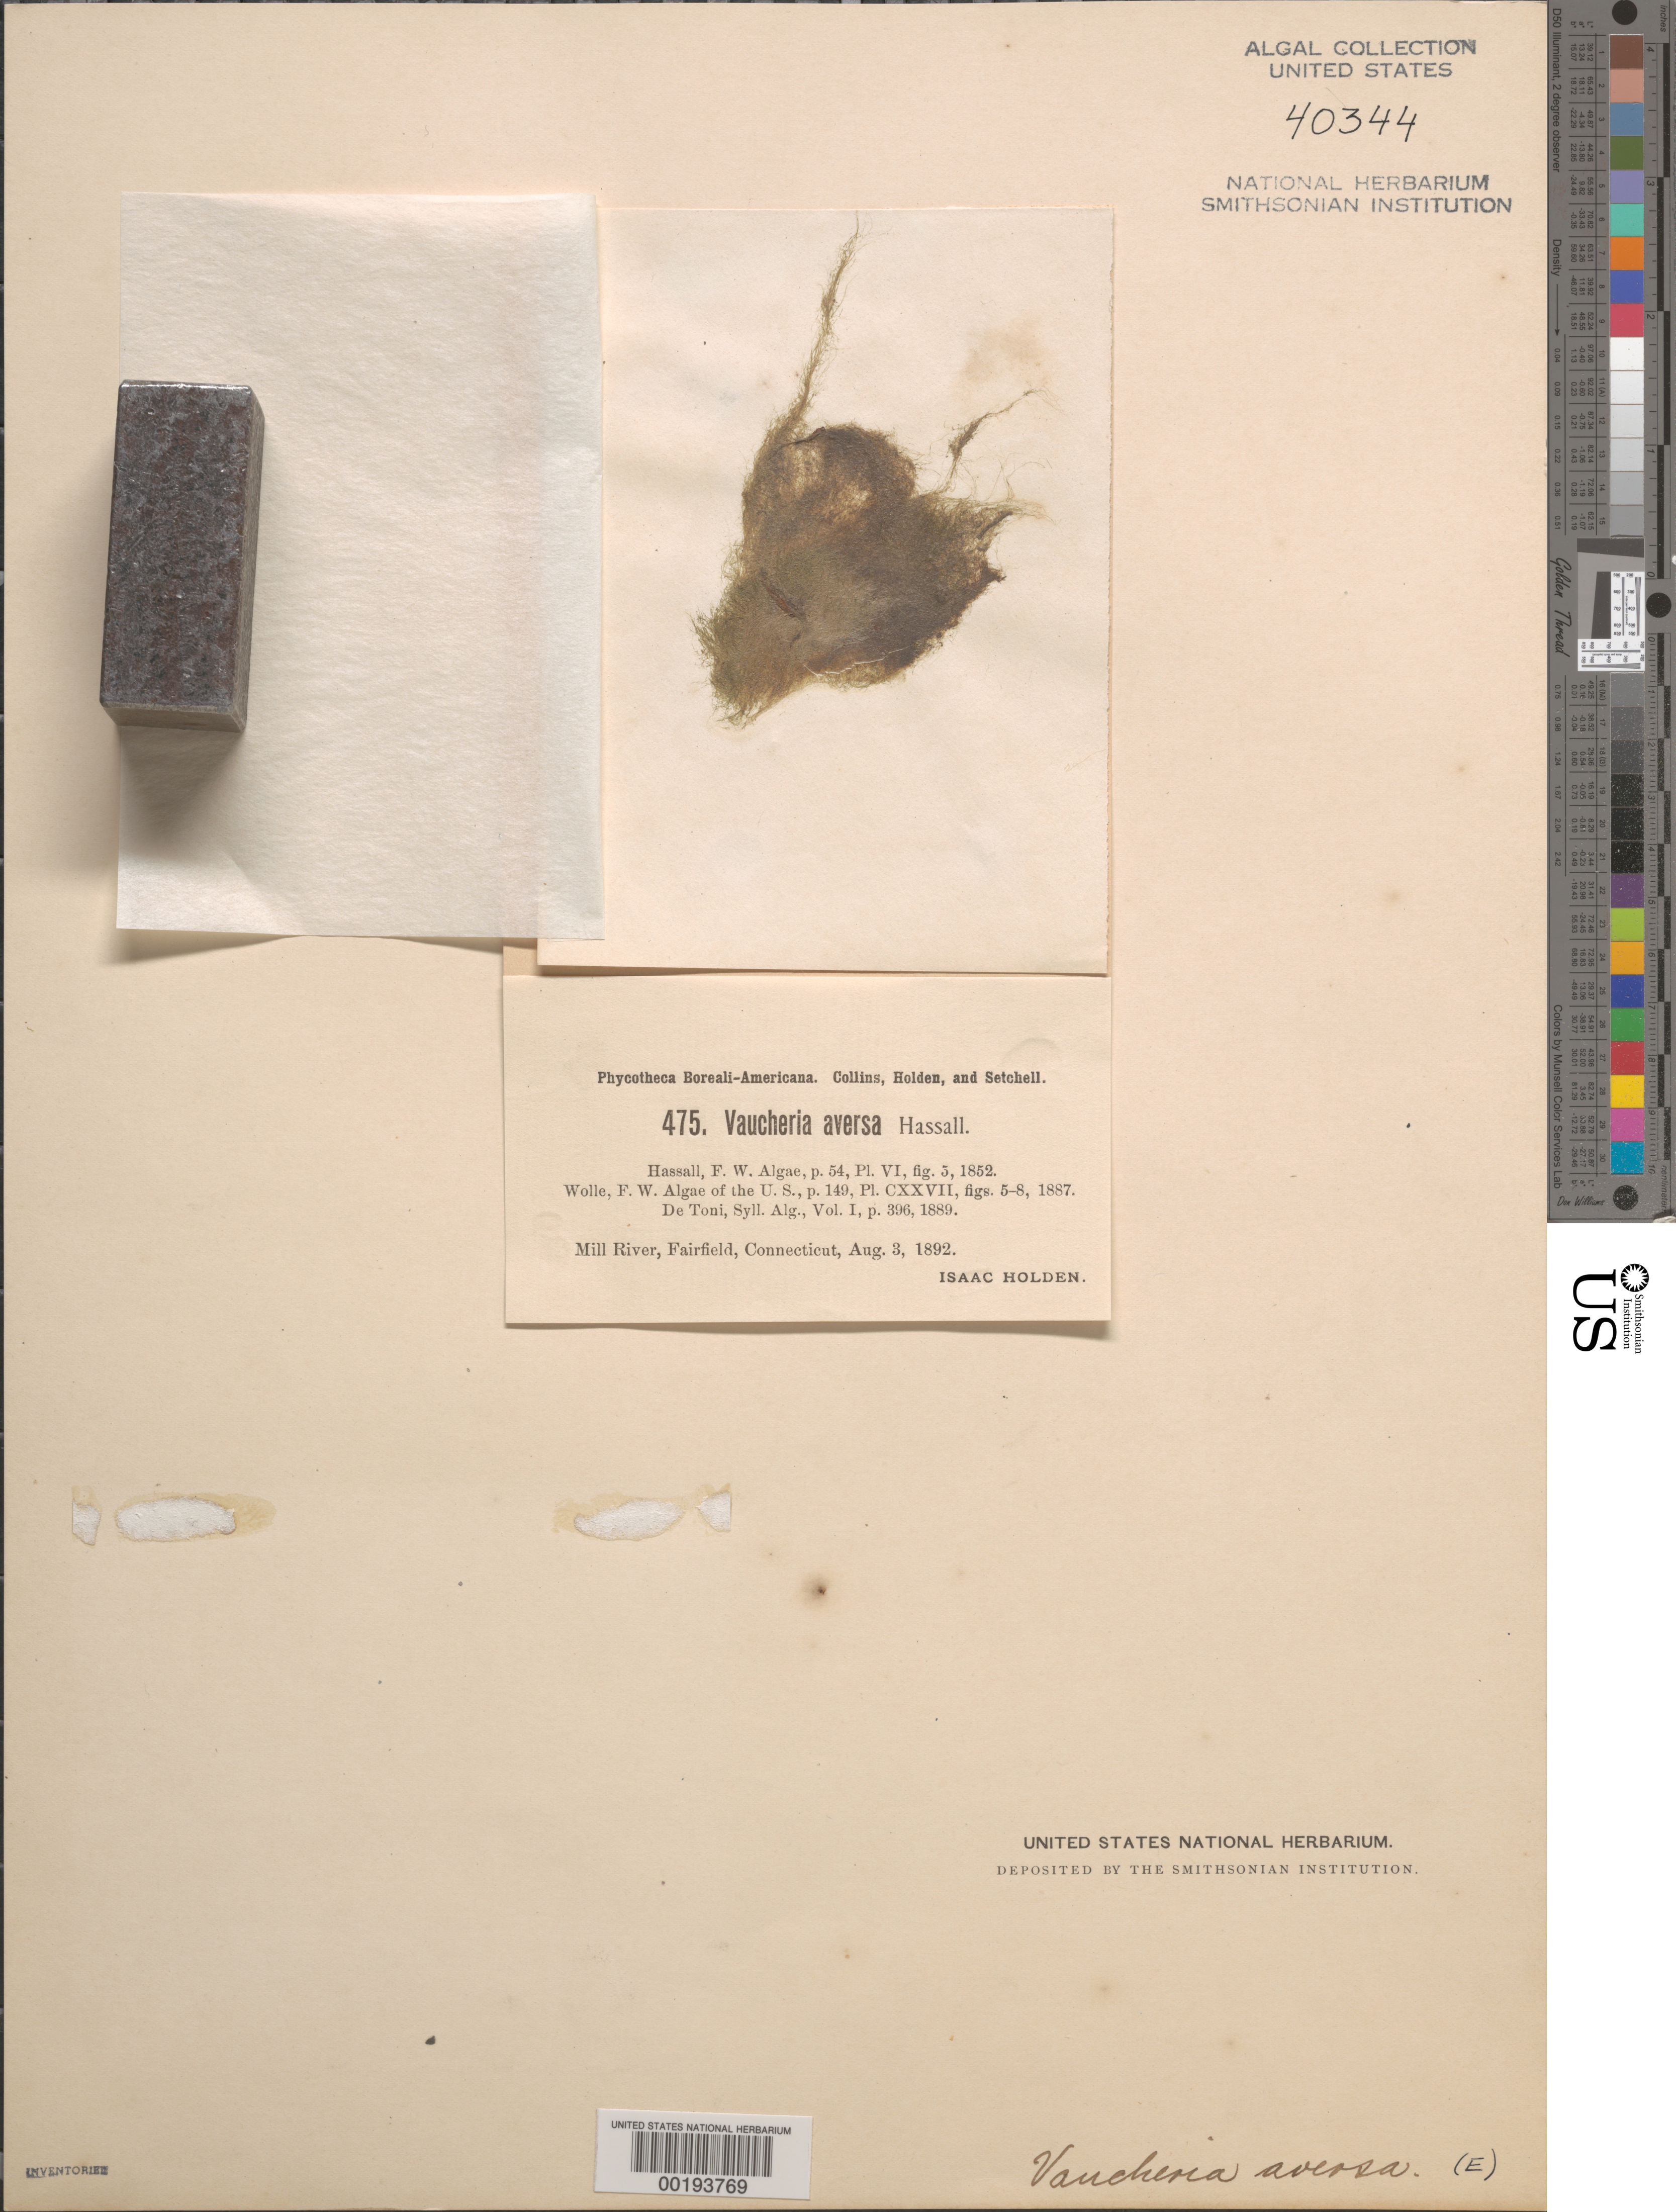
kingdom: Chromista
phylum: Ochrophyta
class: Xanthophyceae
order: Vaucheriales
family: Vaucheriaceae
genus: Vaucheria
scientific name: Vaucheria aversa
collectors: I. Holden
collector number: PB-A 475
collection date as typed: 03 Aug 1892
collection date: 1892-08-03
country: United States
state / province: Connecticut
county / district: Fairfield County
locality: Mill River, Fairfield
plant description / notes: Collins, Holden & Setchell, Phycotheca Boreali-Americana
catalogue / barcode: US 40344